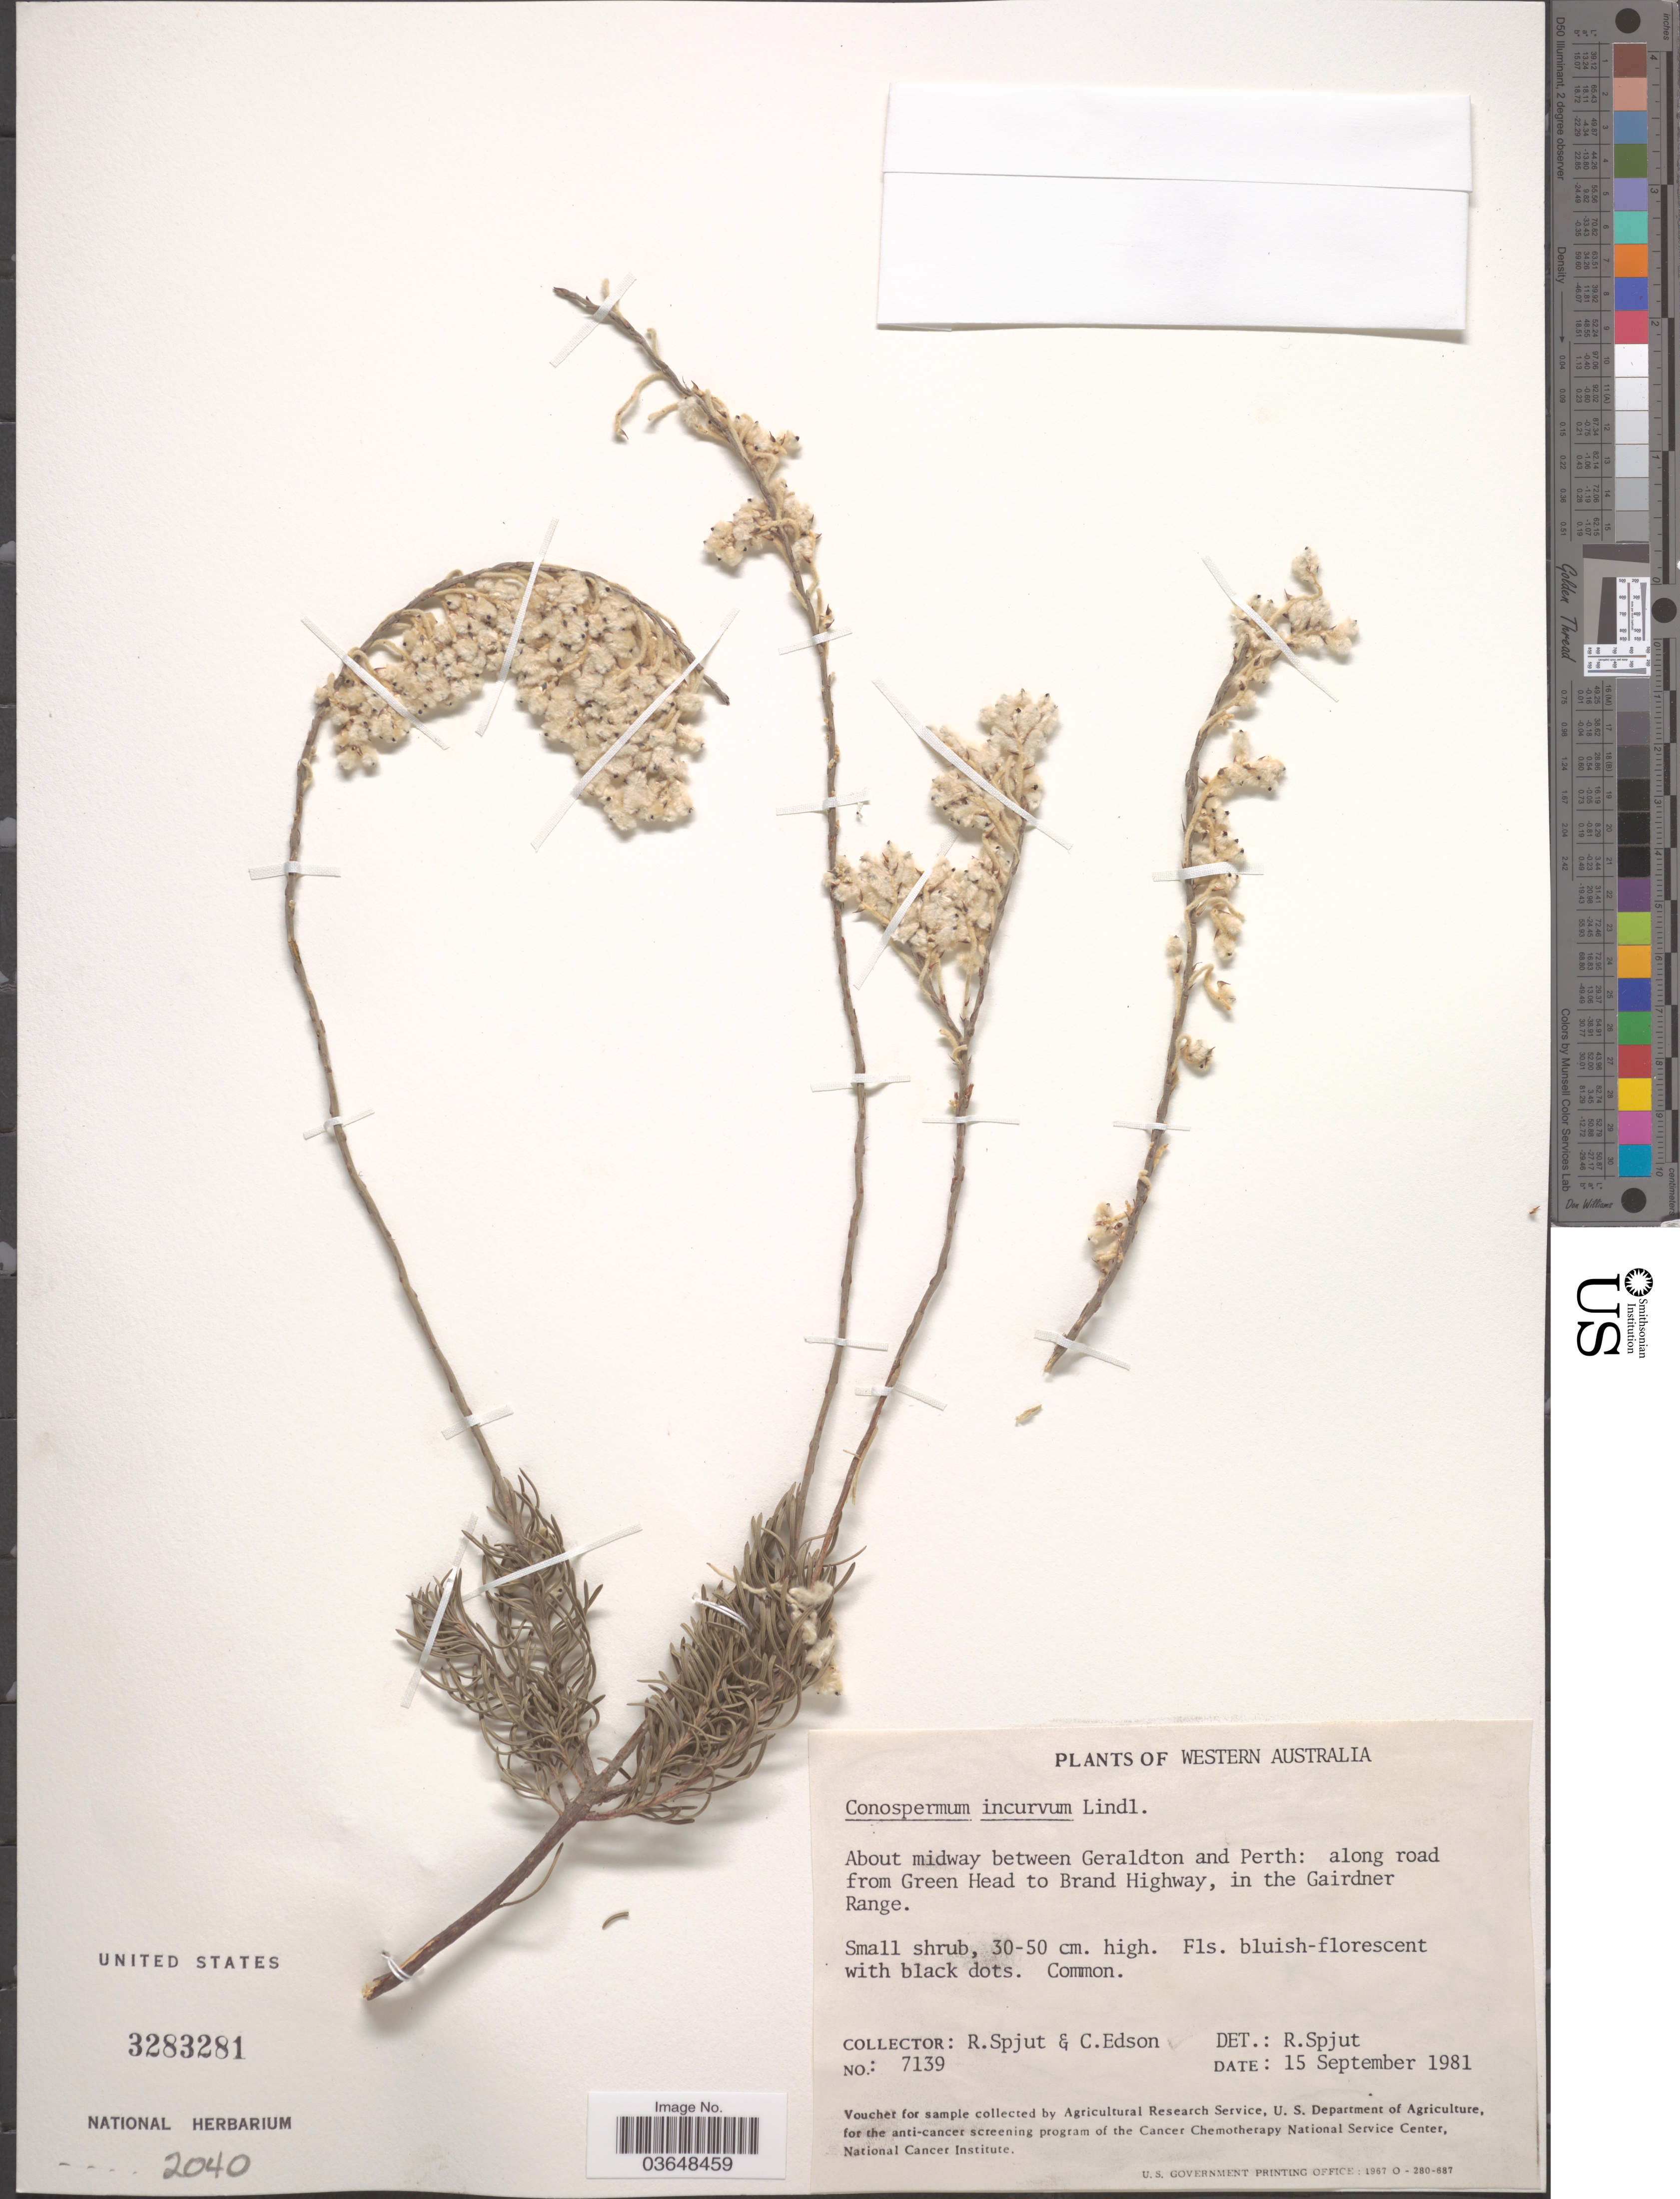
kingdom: Plantae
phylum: Tracheophyta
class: Magnoliopsida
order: Proteales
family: Proteaceae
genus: Conospermum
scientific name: Conospermum incurvum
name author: Lindl.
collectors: R. Spjut & C. Edson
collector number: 7139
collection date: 1981-09-15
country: Australia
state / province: Western Australia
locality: About midway between Geraldton and Perth: along road from Green Head to Brand Highway, in the Gairdner Range.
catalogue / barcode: US 3283281